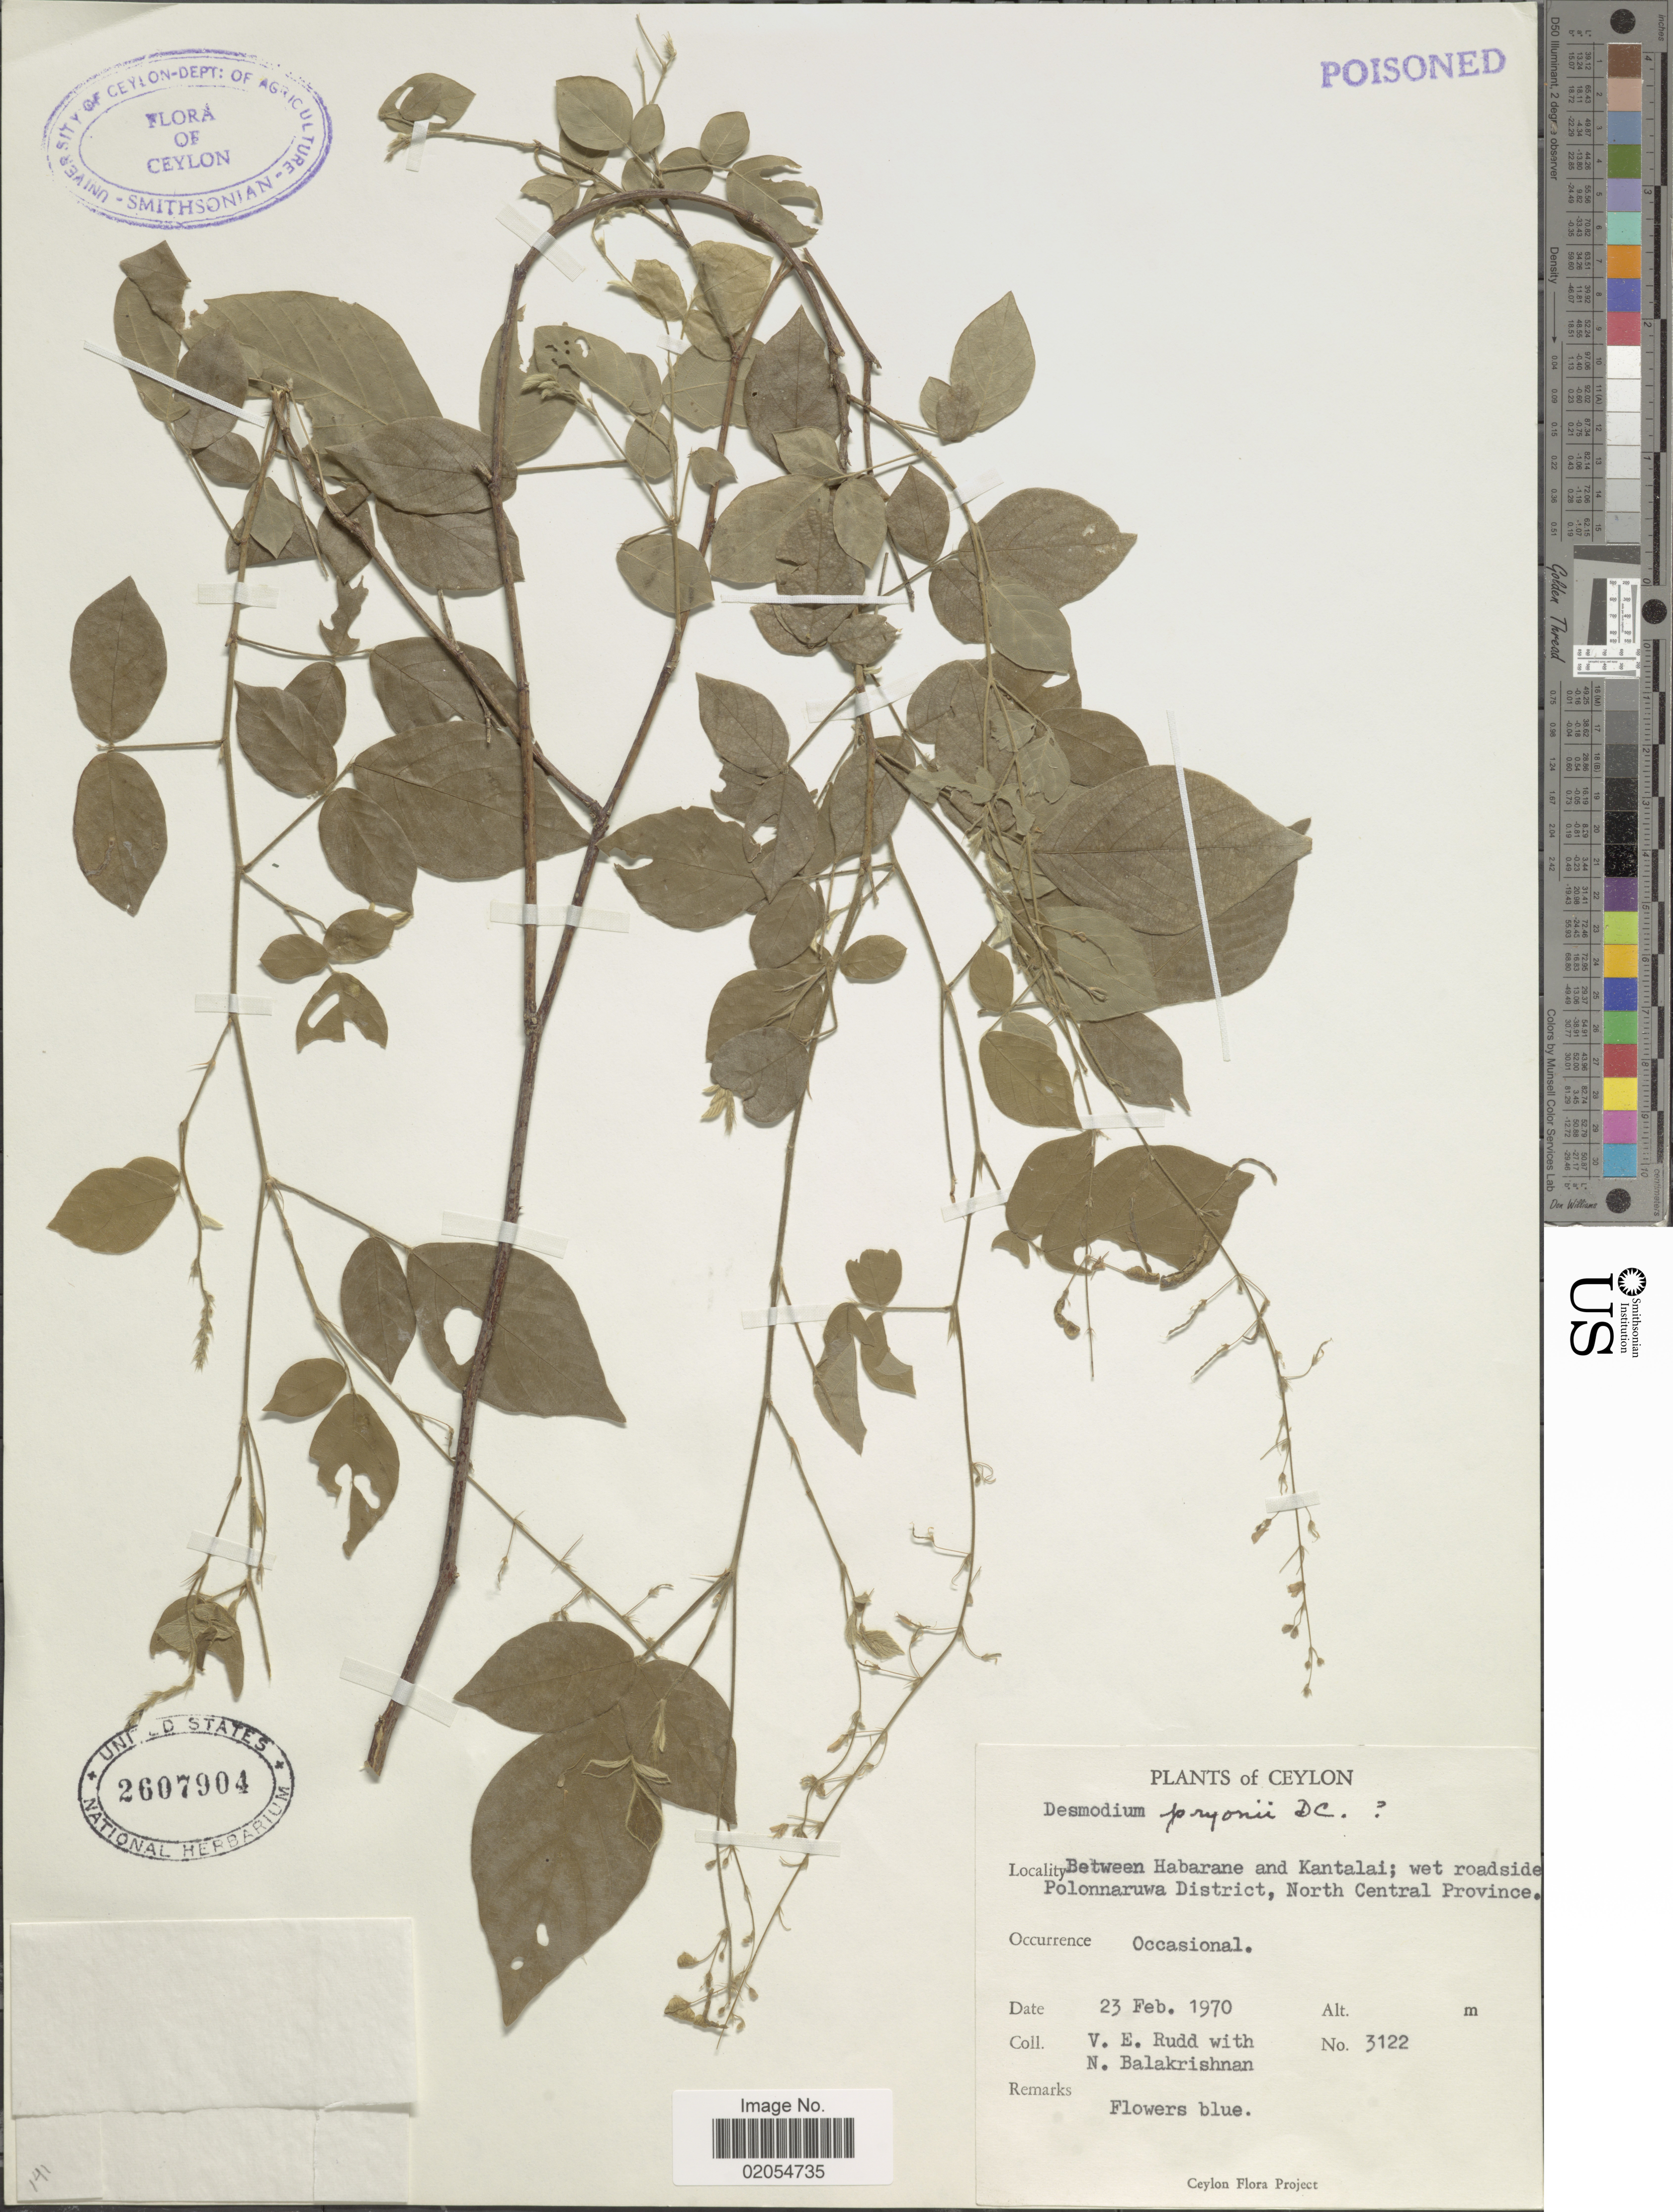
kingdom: Plantae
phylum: Tracheophyta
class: Magnoliopsida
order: Fabales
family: Fabaceae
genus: Pleurolobus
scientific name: Pleurolobus pryonii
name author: (DC.) H. Ohashi & K. Ohashi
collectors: V. E. Rudd & N. Balakrishnan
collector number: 3122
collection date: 1970-02-23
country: Sri Lanka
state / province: North Central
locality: Ceylon. Between Habarane and Kantalai; Polonnaruwa District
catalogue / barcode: US 2607904